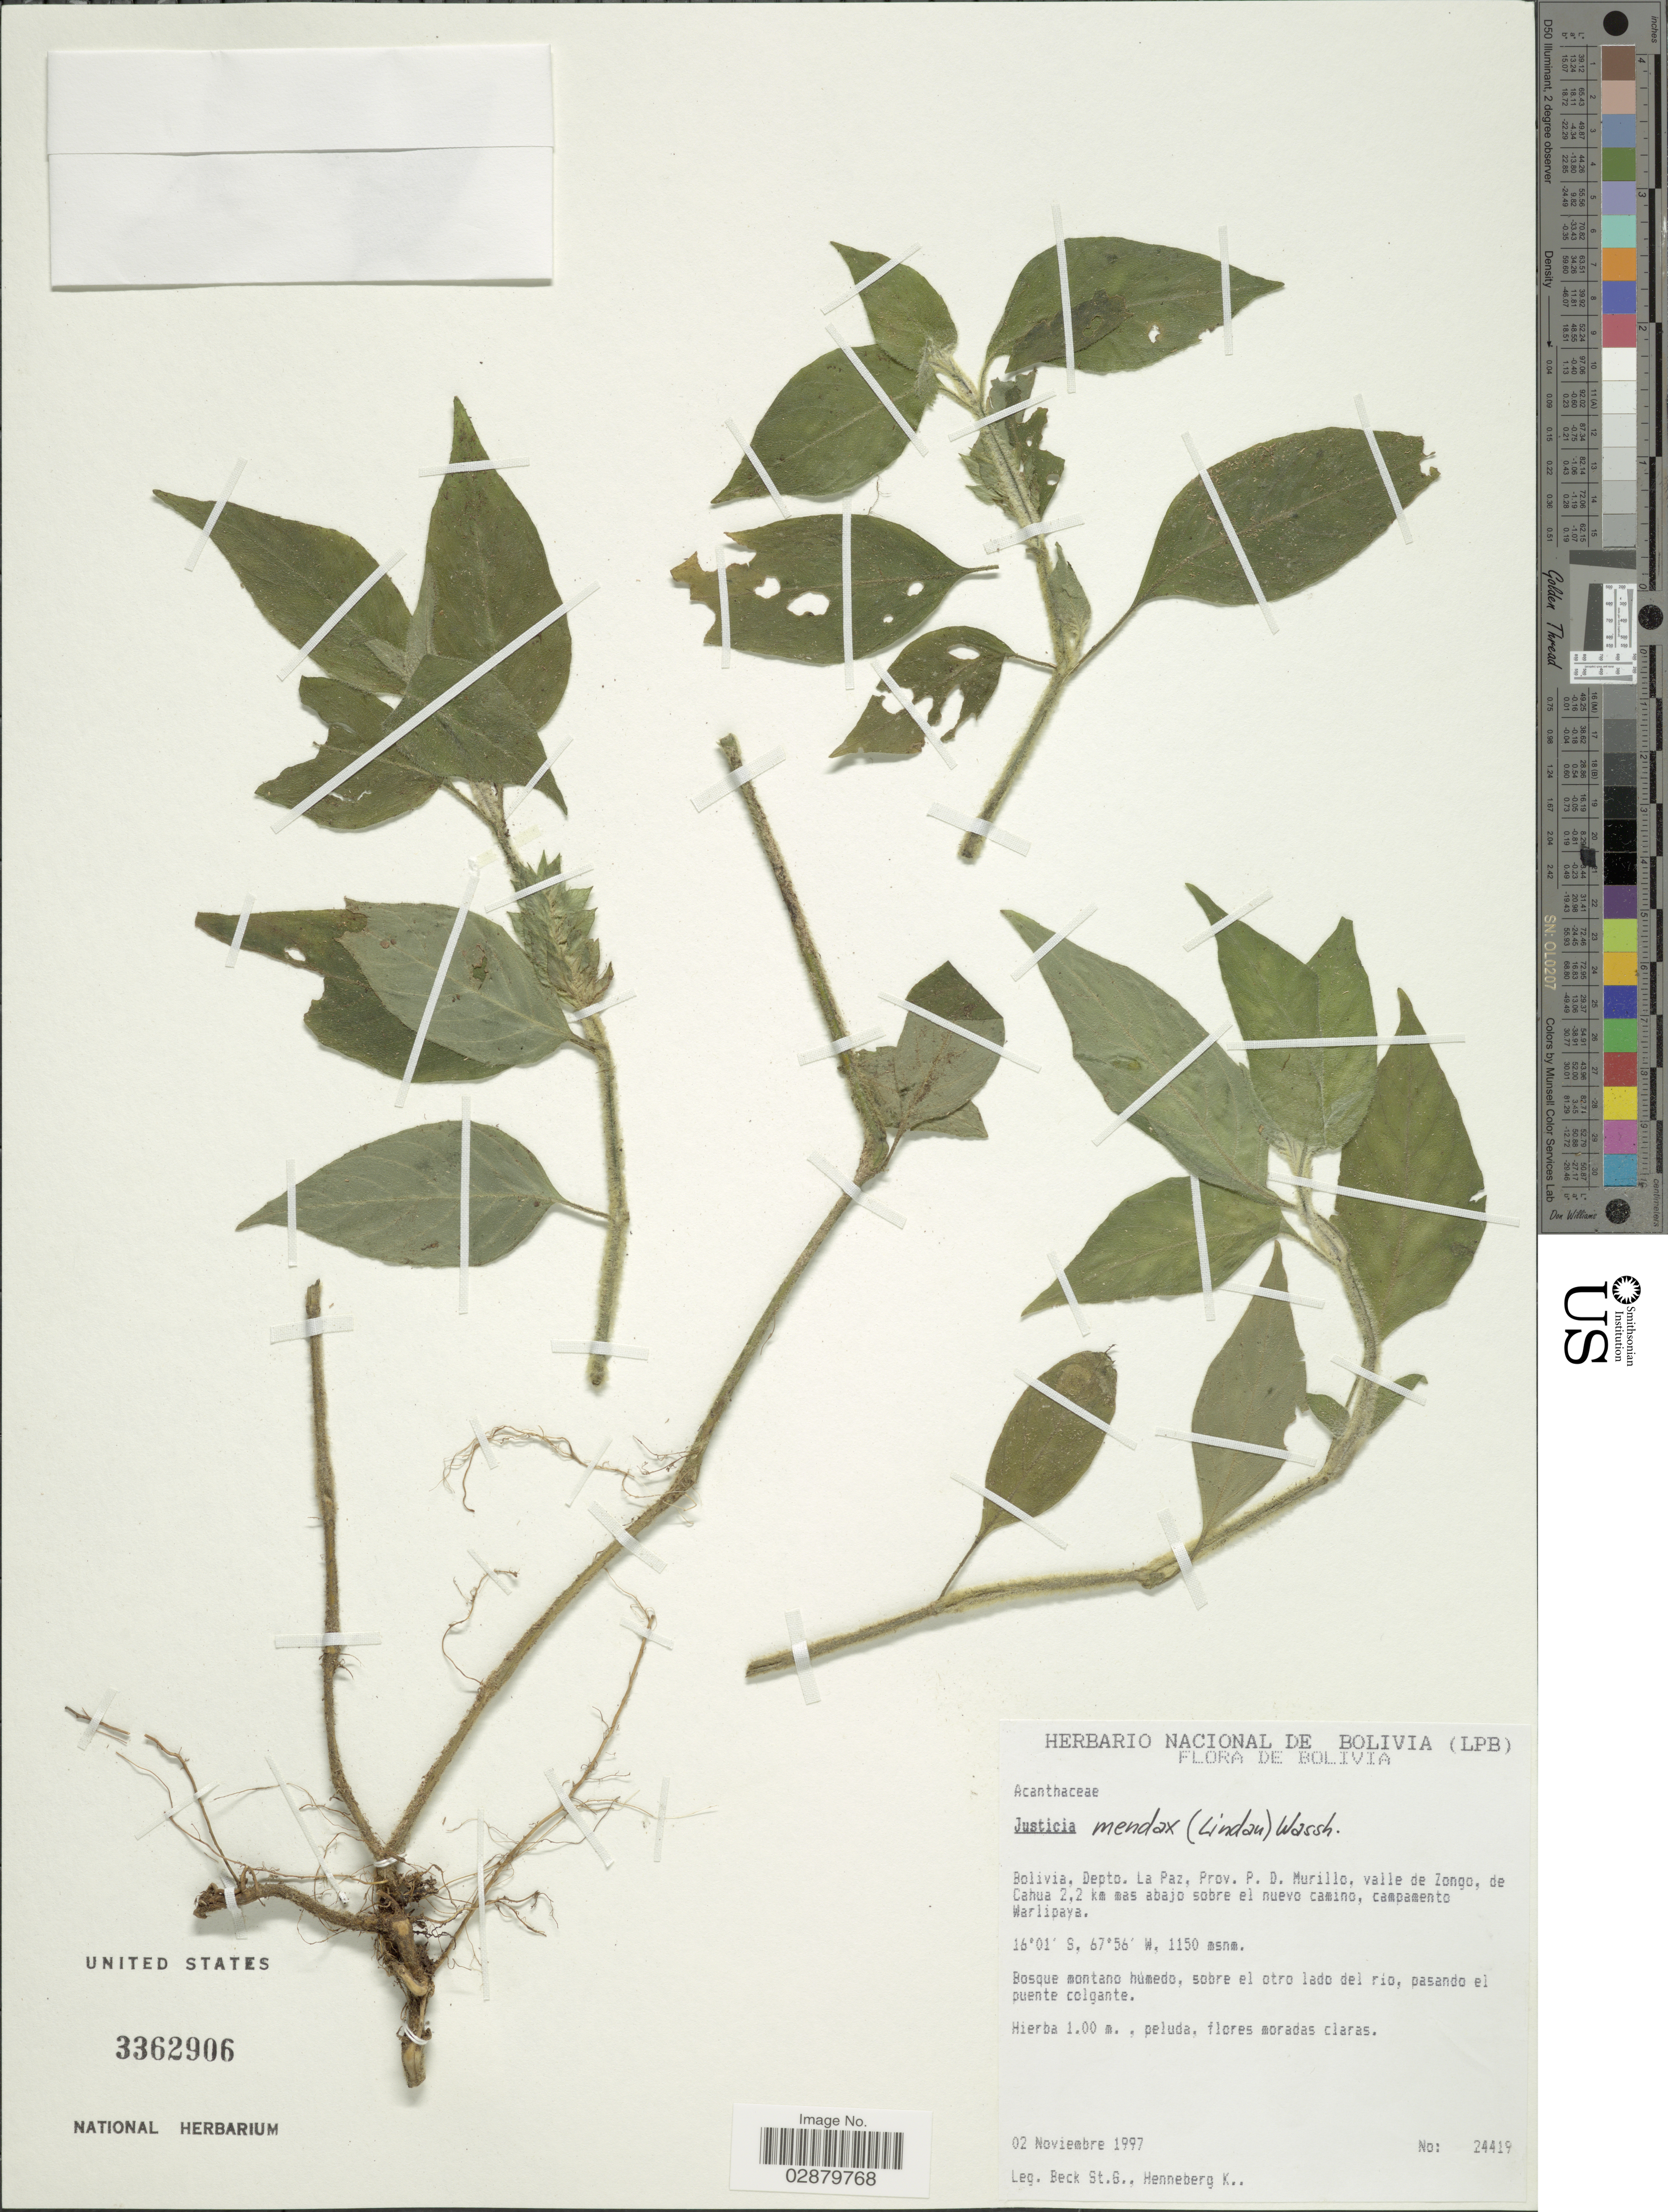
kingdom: Plantae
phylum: Tracheophyta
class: Magnoliopsida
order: Lamiales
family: Acanthaceae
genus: Jacobinia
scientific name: Jacobinia mendax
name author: Lindau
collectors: S. G. Beck & K. Henneberg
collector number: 24419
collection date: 1997-11-02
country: Bolivia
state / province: La Paz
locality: Depto. La Paz, Prov. P. D. Murillo, valle de Zongo, de Cahua 2,2 km mas abajo sobre el nuevo camino, campamento Warlipaya.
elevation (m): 1150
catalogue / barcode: US 3362906